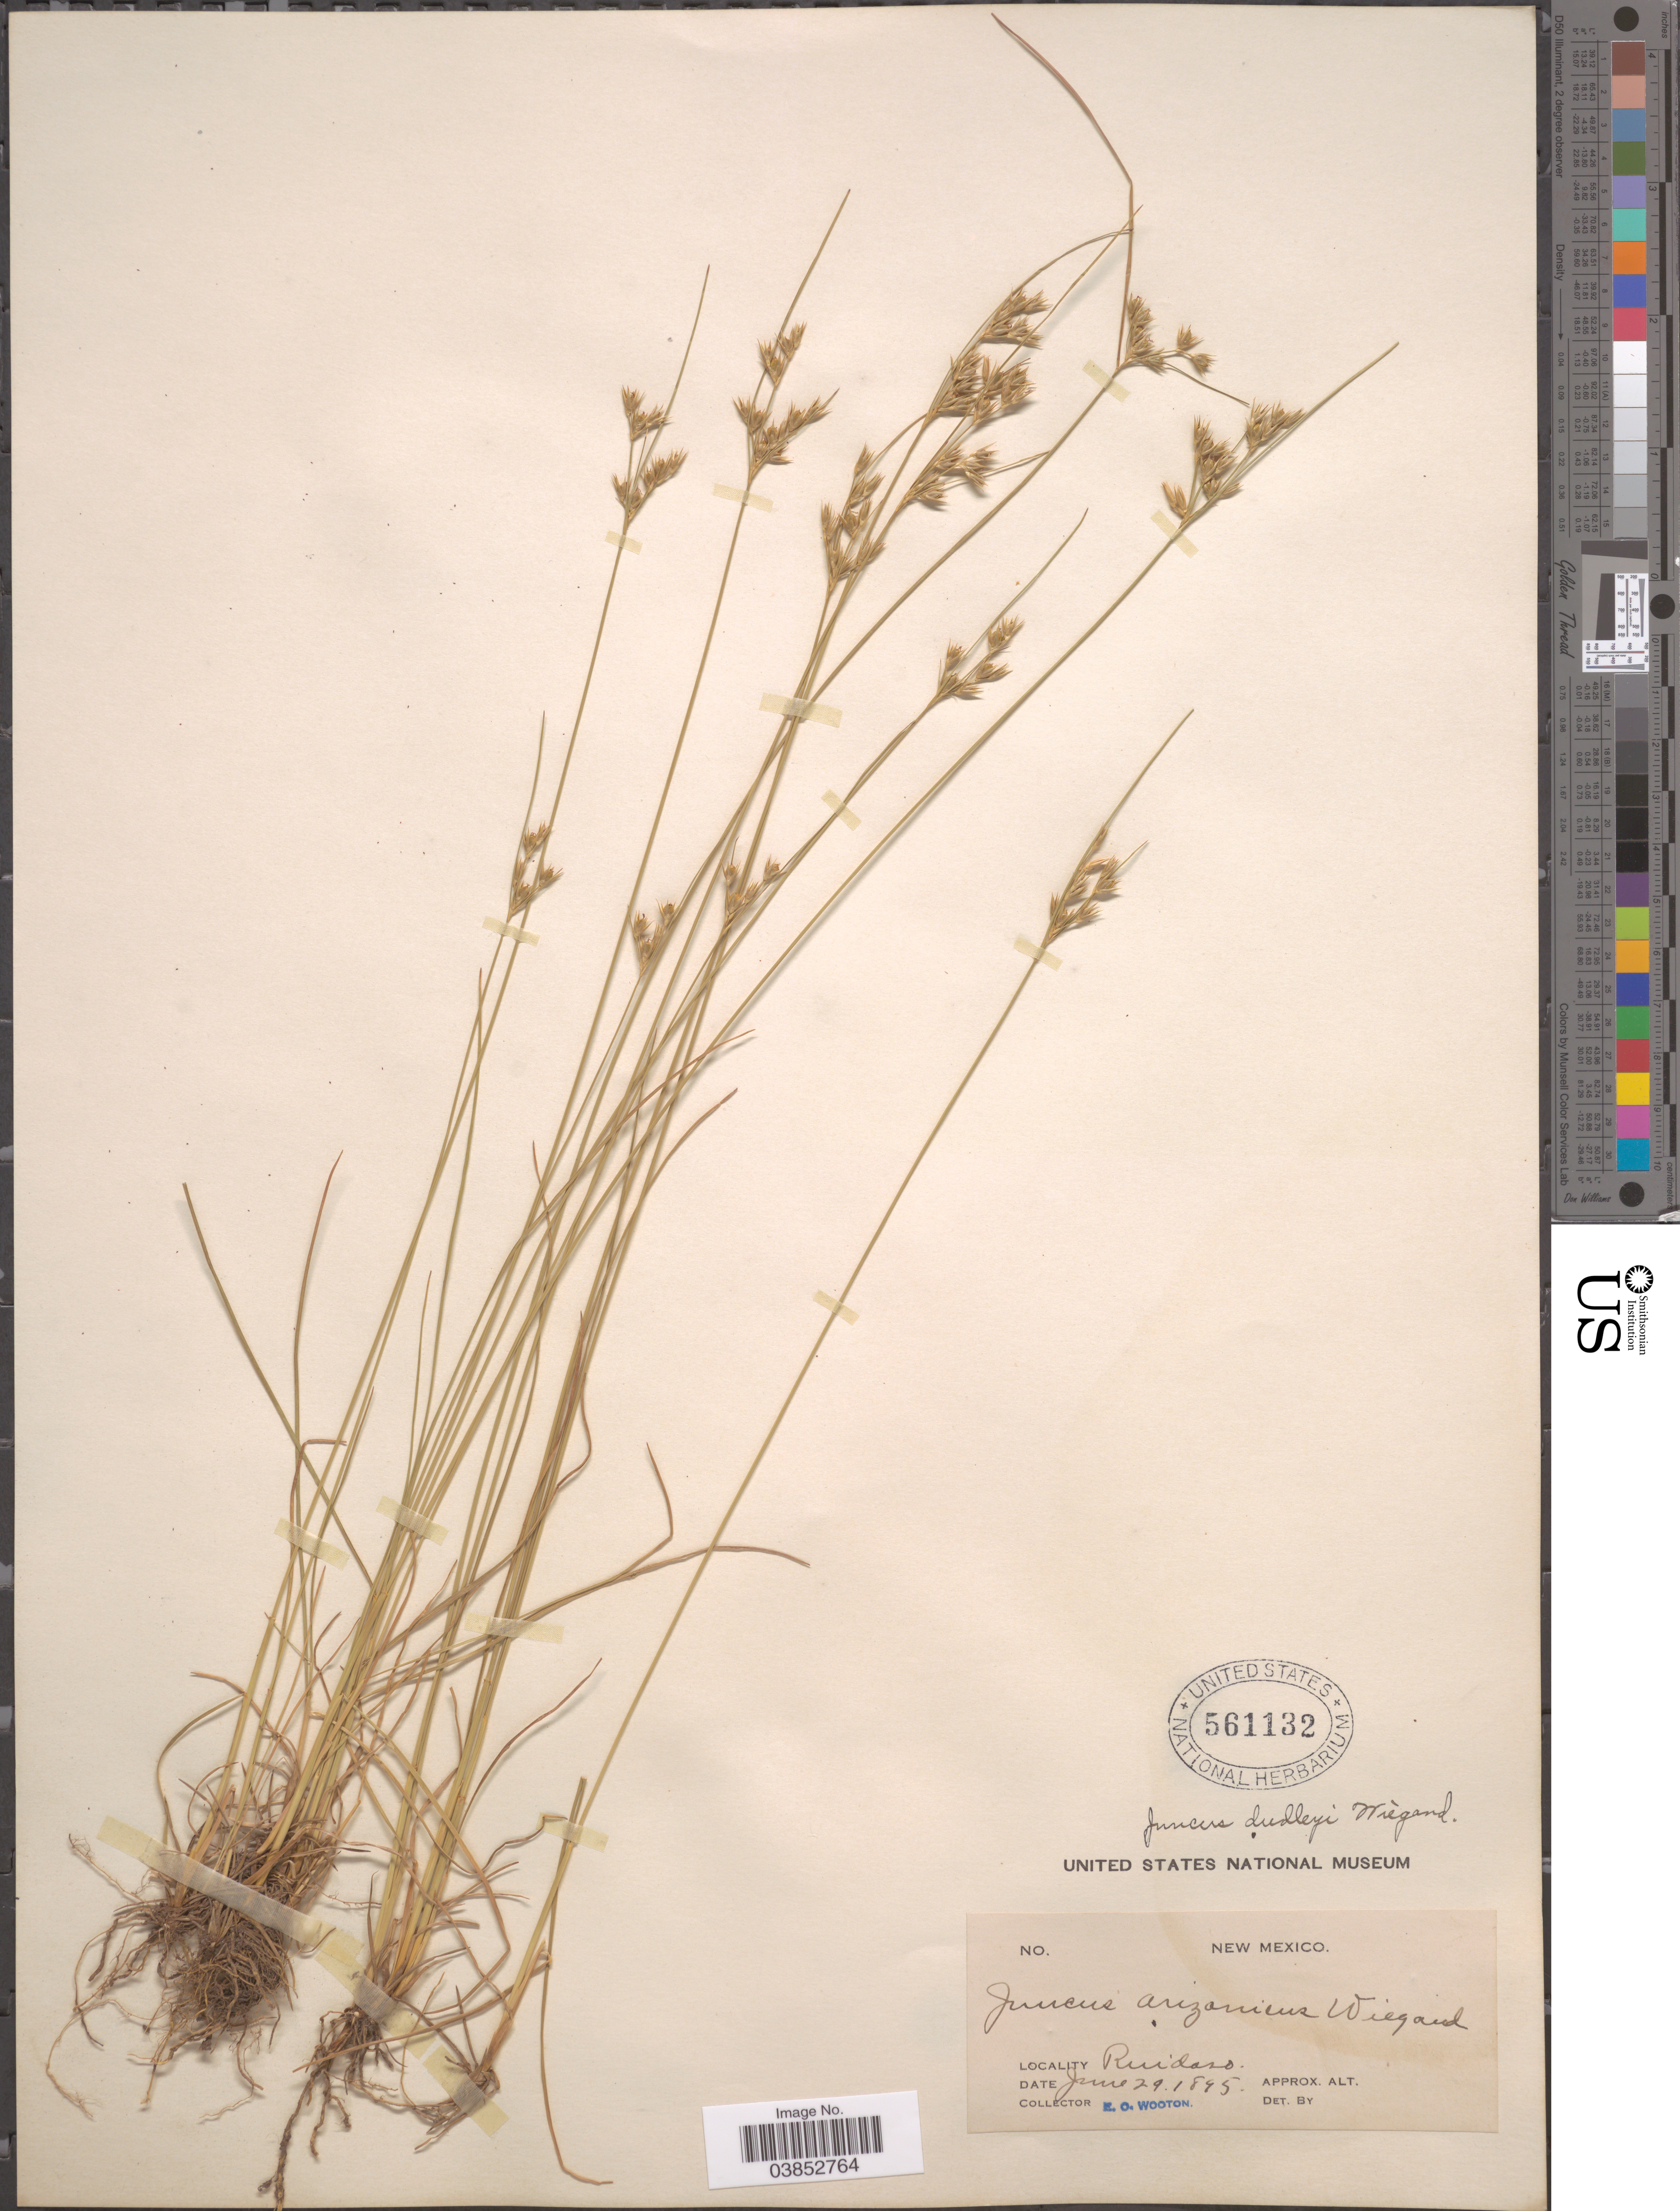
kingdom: Plantae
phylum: Tracheophyta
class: Liliopsida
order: Poales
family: Juncaceae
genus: Juncus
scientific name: Juncus dudleyi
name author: Wiegand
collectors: E. O. Wooton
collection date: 1895-06-29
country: United States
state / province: New Mexico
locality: Ruidoso.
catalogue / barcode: US 561132